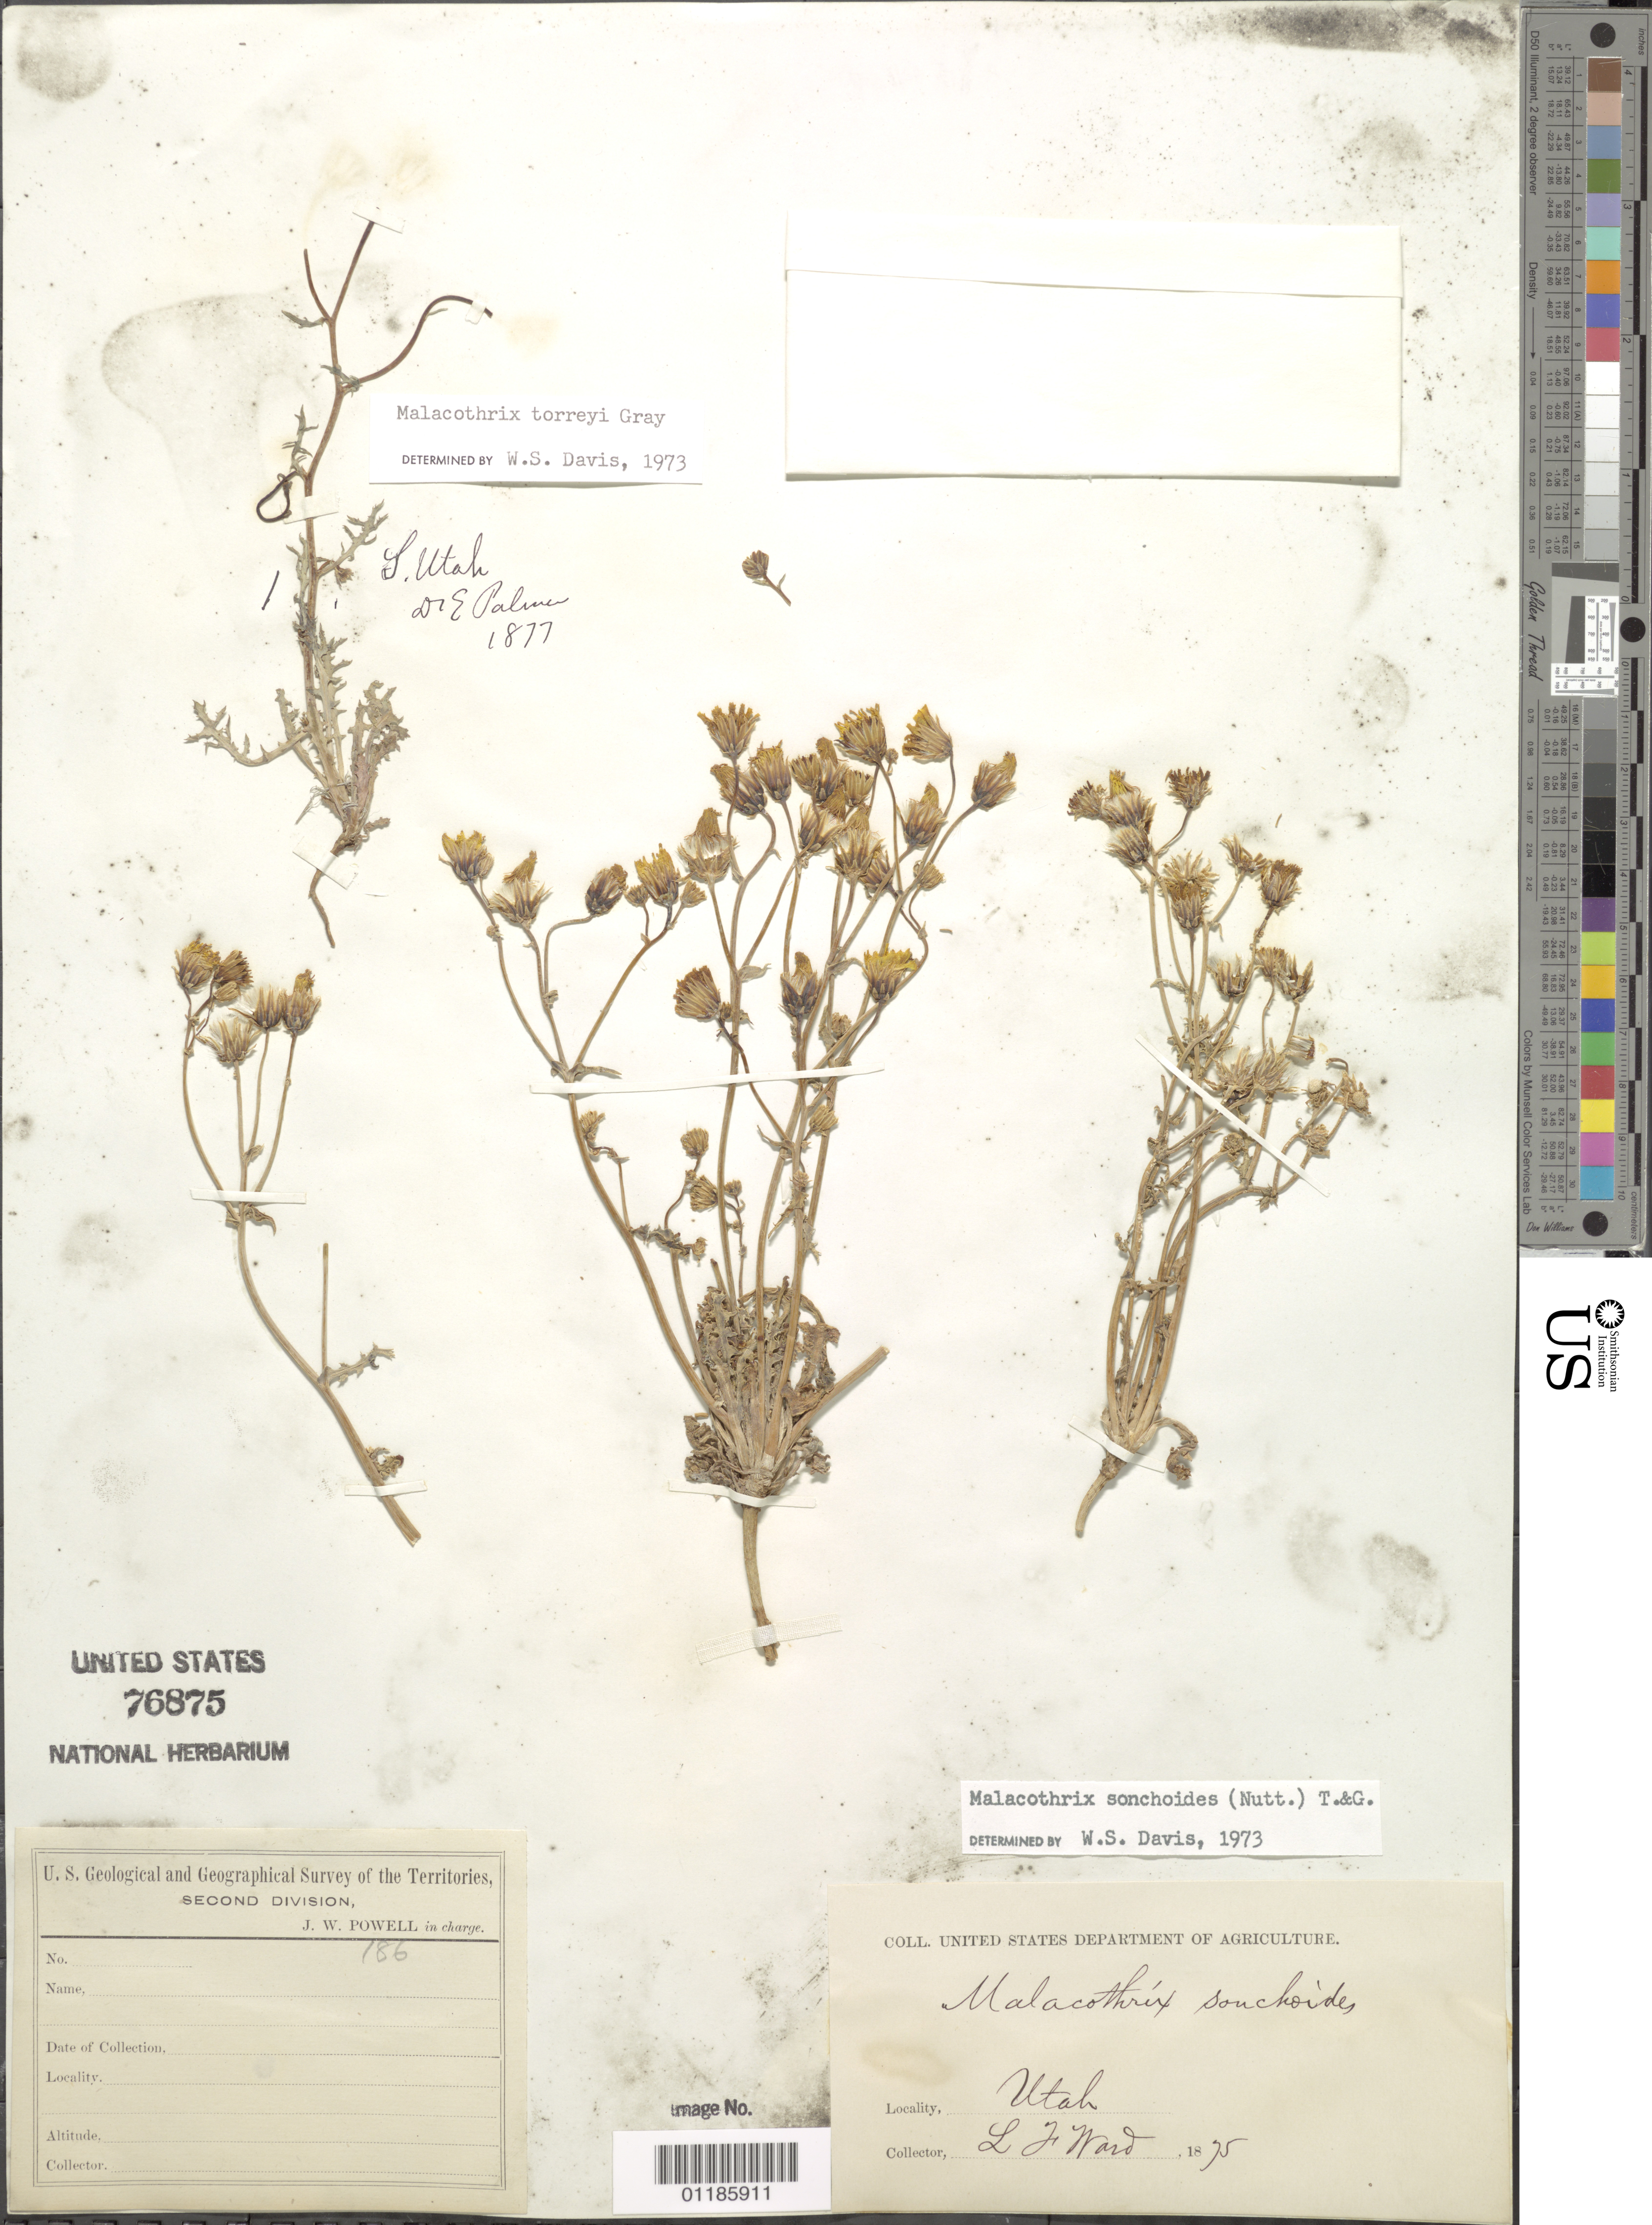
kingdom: Plantae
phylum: Tracheophyta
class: Magnoliopsida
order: Asterales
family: Asteraceae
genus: Malacothrix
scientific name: Malacothrix sonchoides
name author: (Nutt.) Torr. & A. Gray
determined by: Davis, W. S.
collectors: L. F. Ward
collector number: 186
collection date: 1875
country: United States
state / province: Utah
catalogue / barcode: US 76875